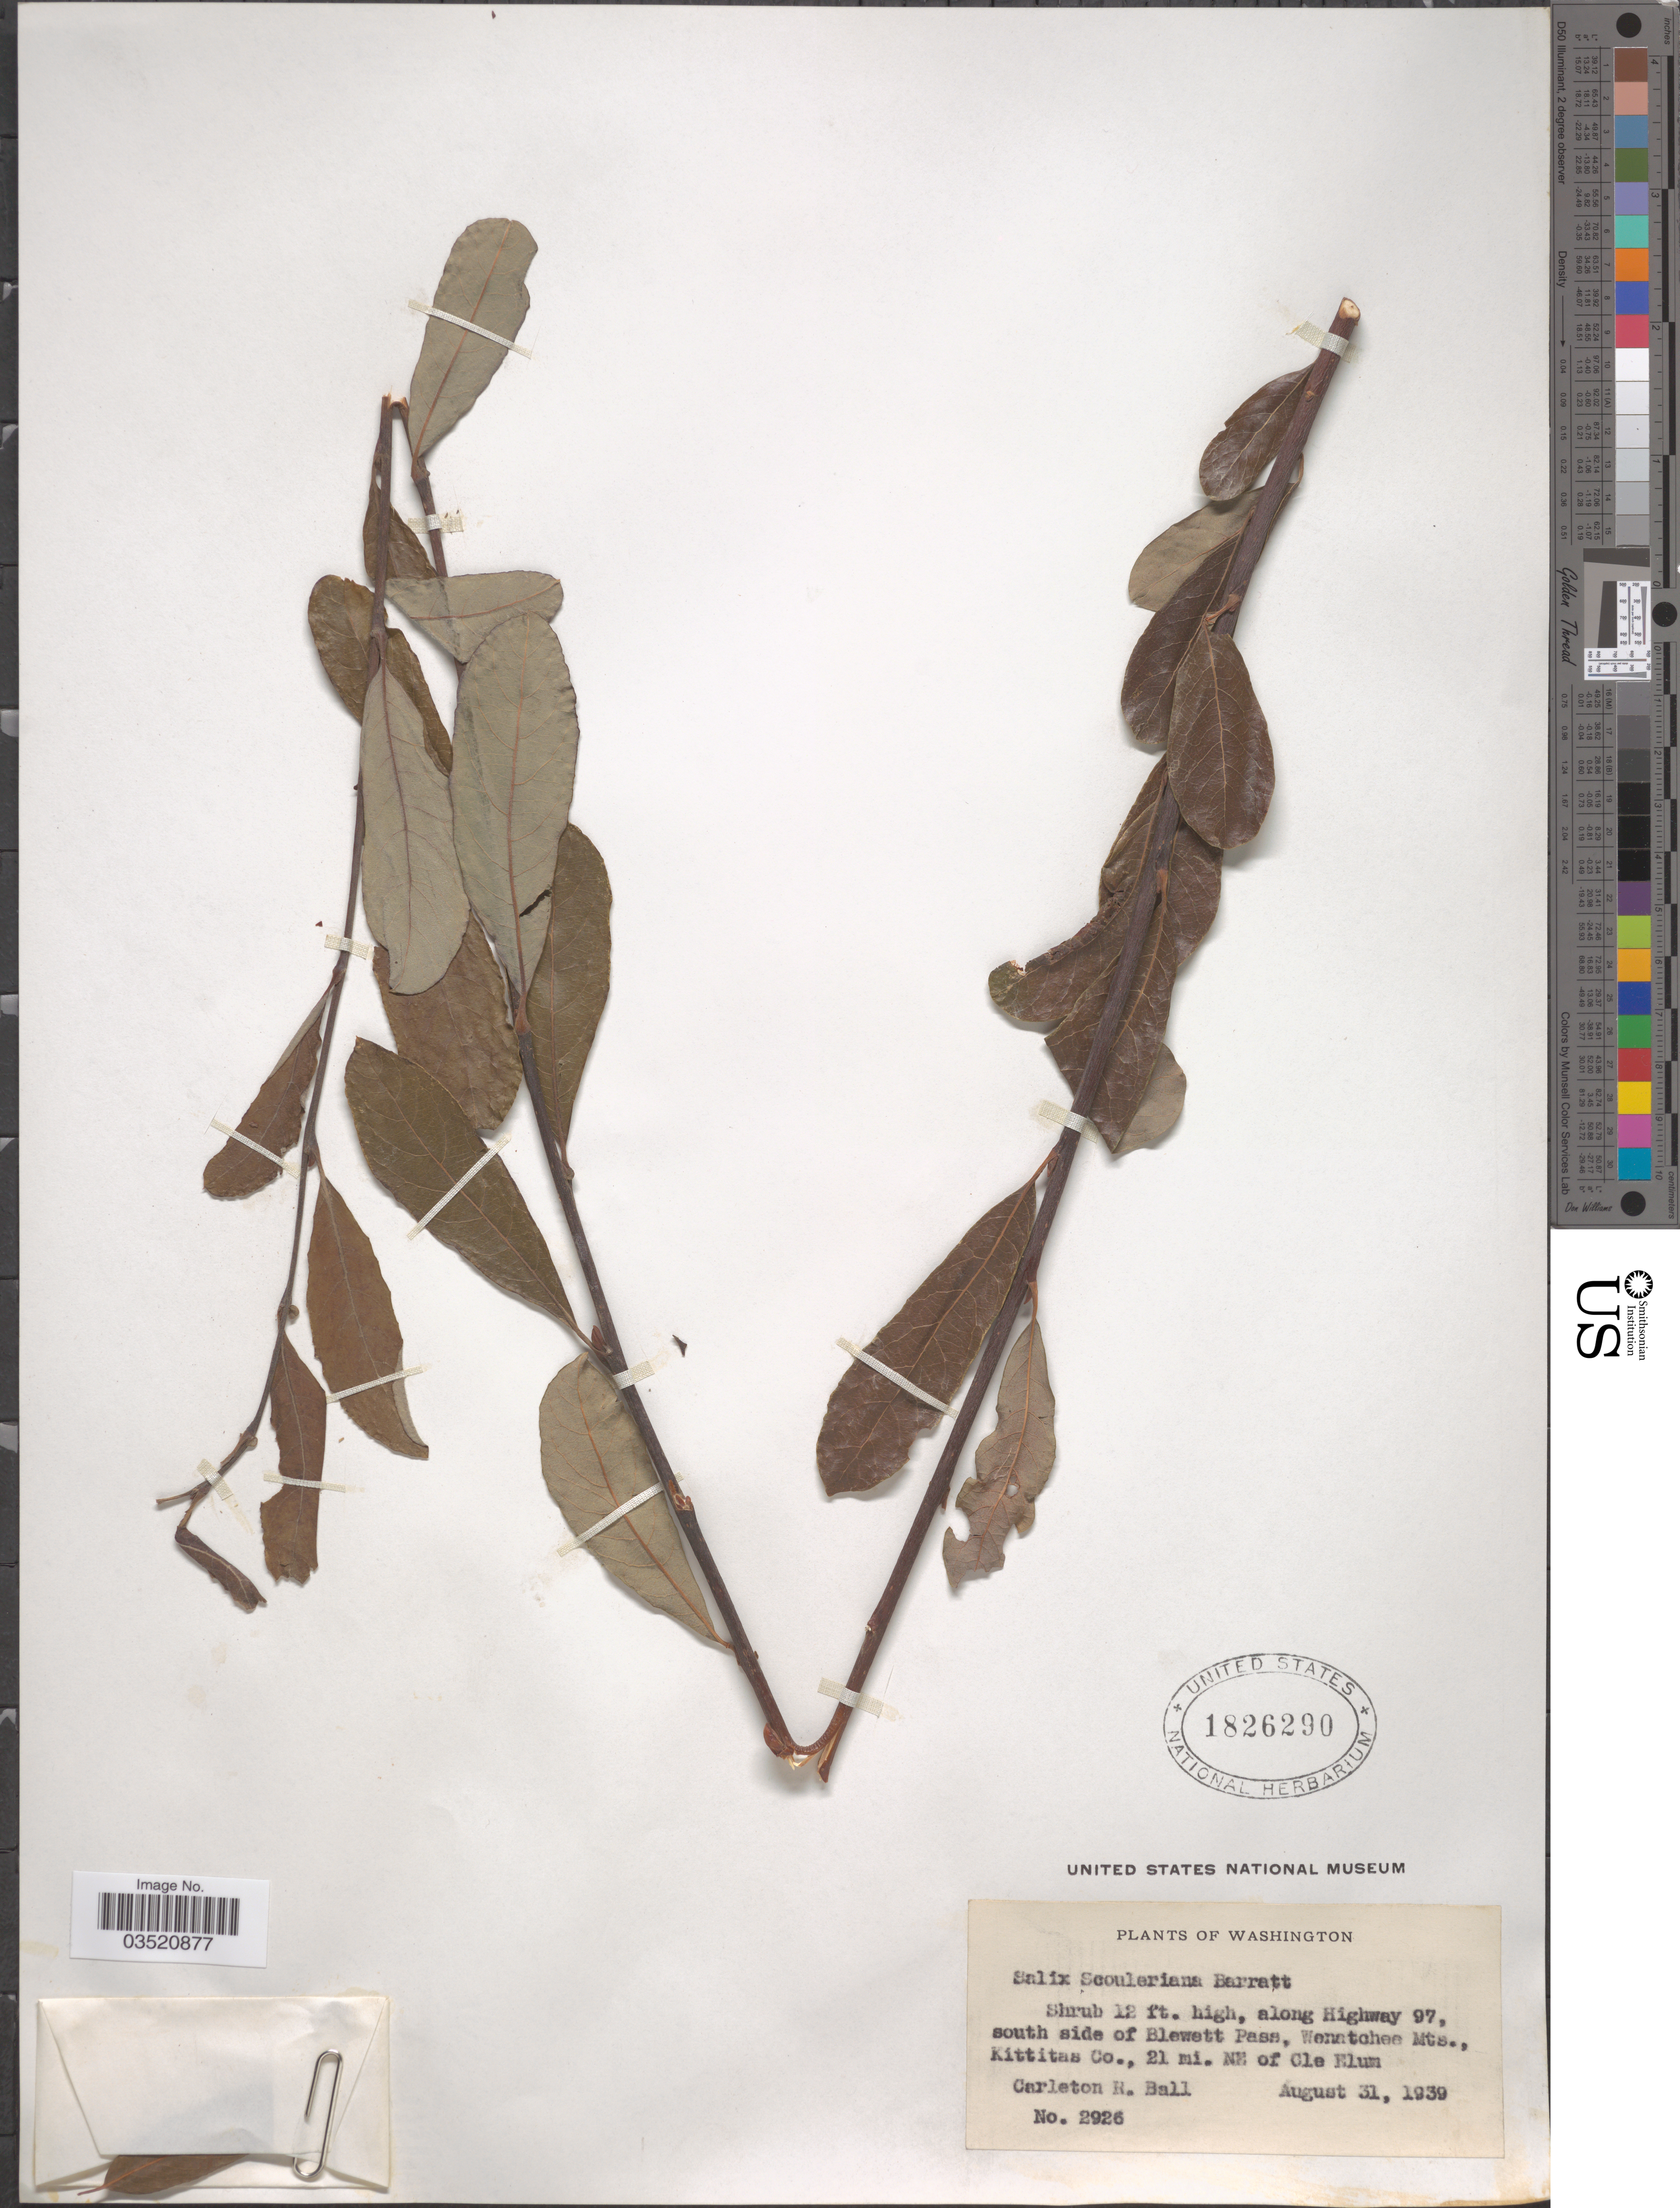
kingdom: Plantae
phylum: Tracheophyta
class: Magnoliopsida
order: Malpighiales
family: Salicaceae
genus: Salix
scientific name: Salix scouleriana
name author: Barratt ex Hook.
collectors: C. R. Ball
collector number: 2926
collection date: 1939-08-31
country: United States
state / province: Washington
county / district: Kittitas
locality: Along Highway 97, south side of Blewett Pass, Wenatchee Mts., Kittitas Co., 21 mi. NE of Cle Elum.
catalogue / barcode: US 1826290